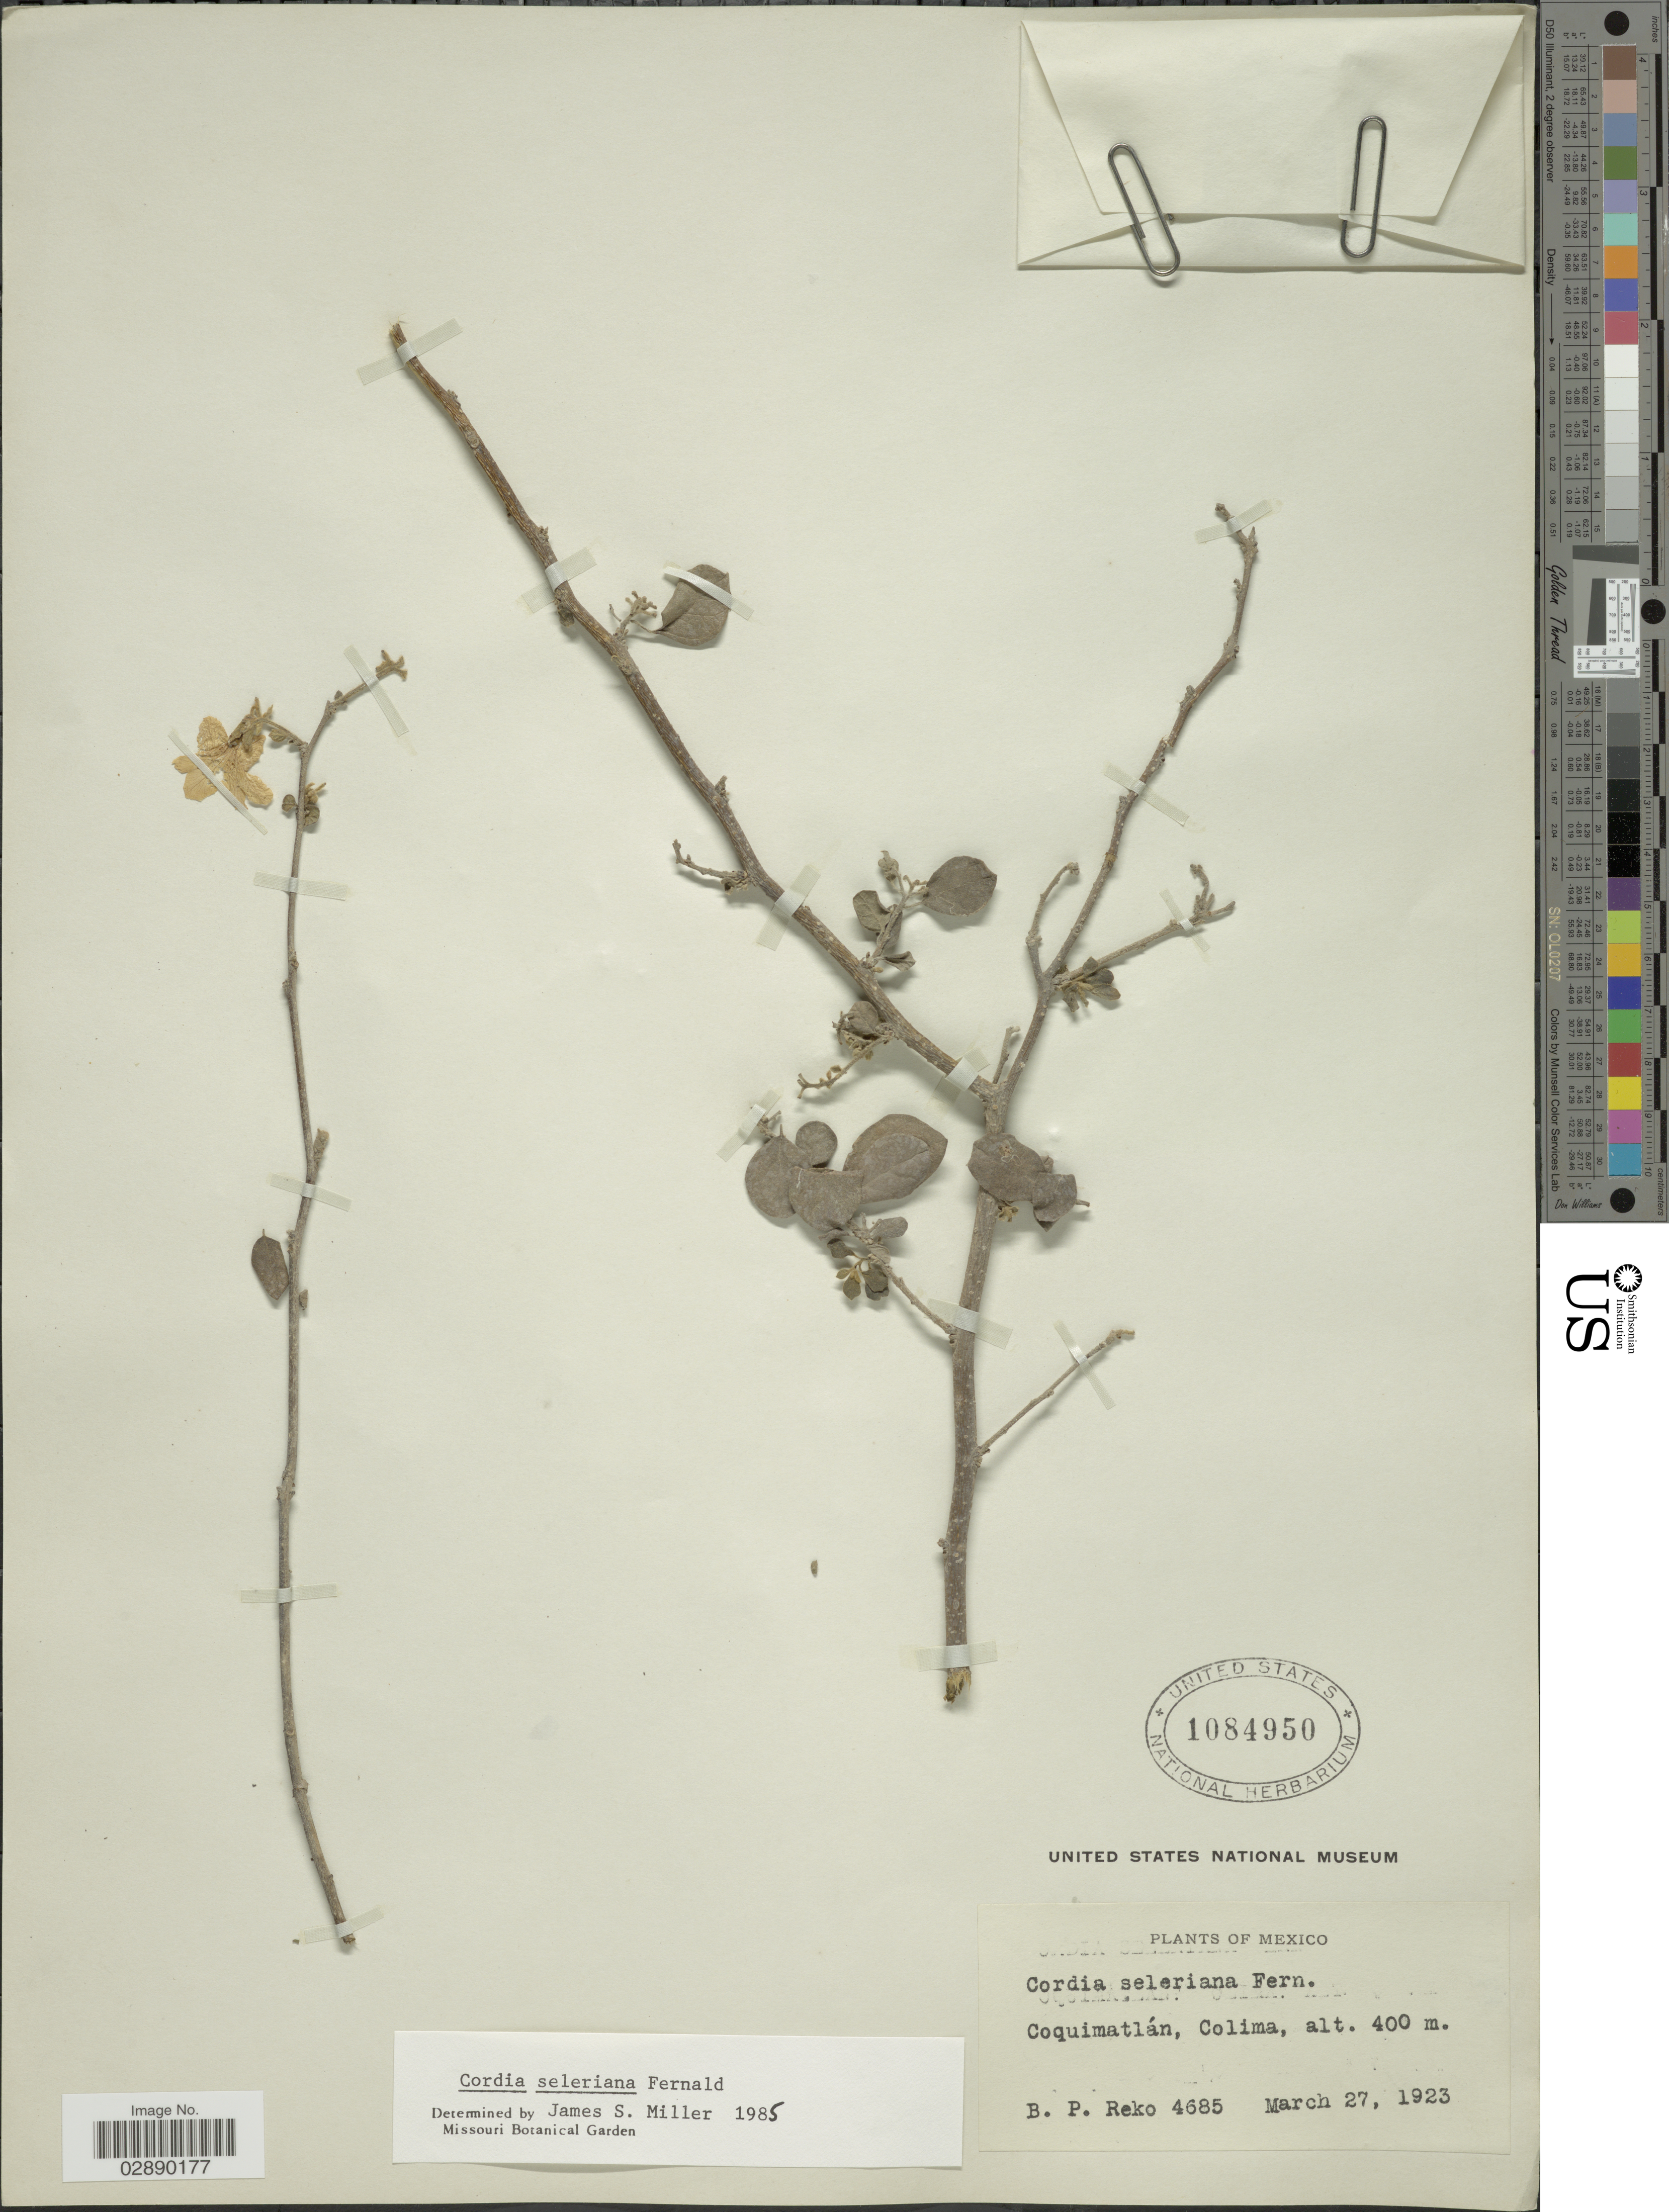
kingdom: Plantae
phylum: Tracheophyta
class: Magnoliopsida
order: Boraginales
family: Cordiaceae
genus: Cordia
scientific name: Cordia seleriana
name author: Fernald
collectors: B. P. Reko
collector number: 4685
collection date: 1923-03-27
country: Mexico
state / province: Colima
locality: Coquimatlán.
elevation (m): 400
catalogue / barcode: US 1084950